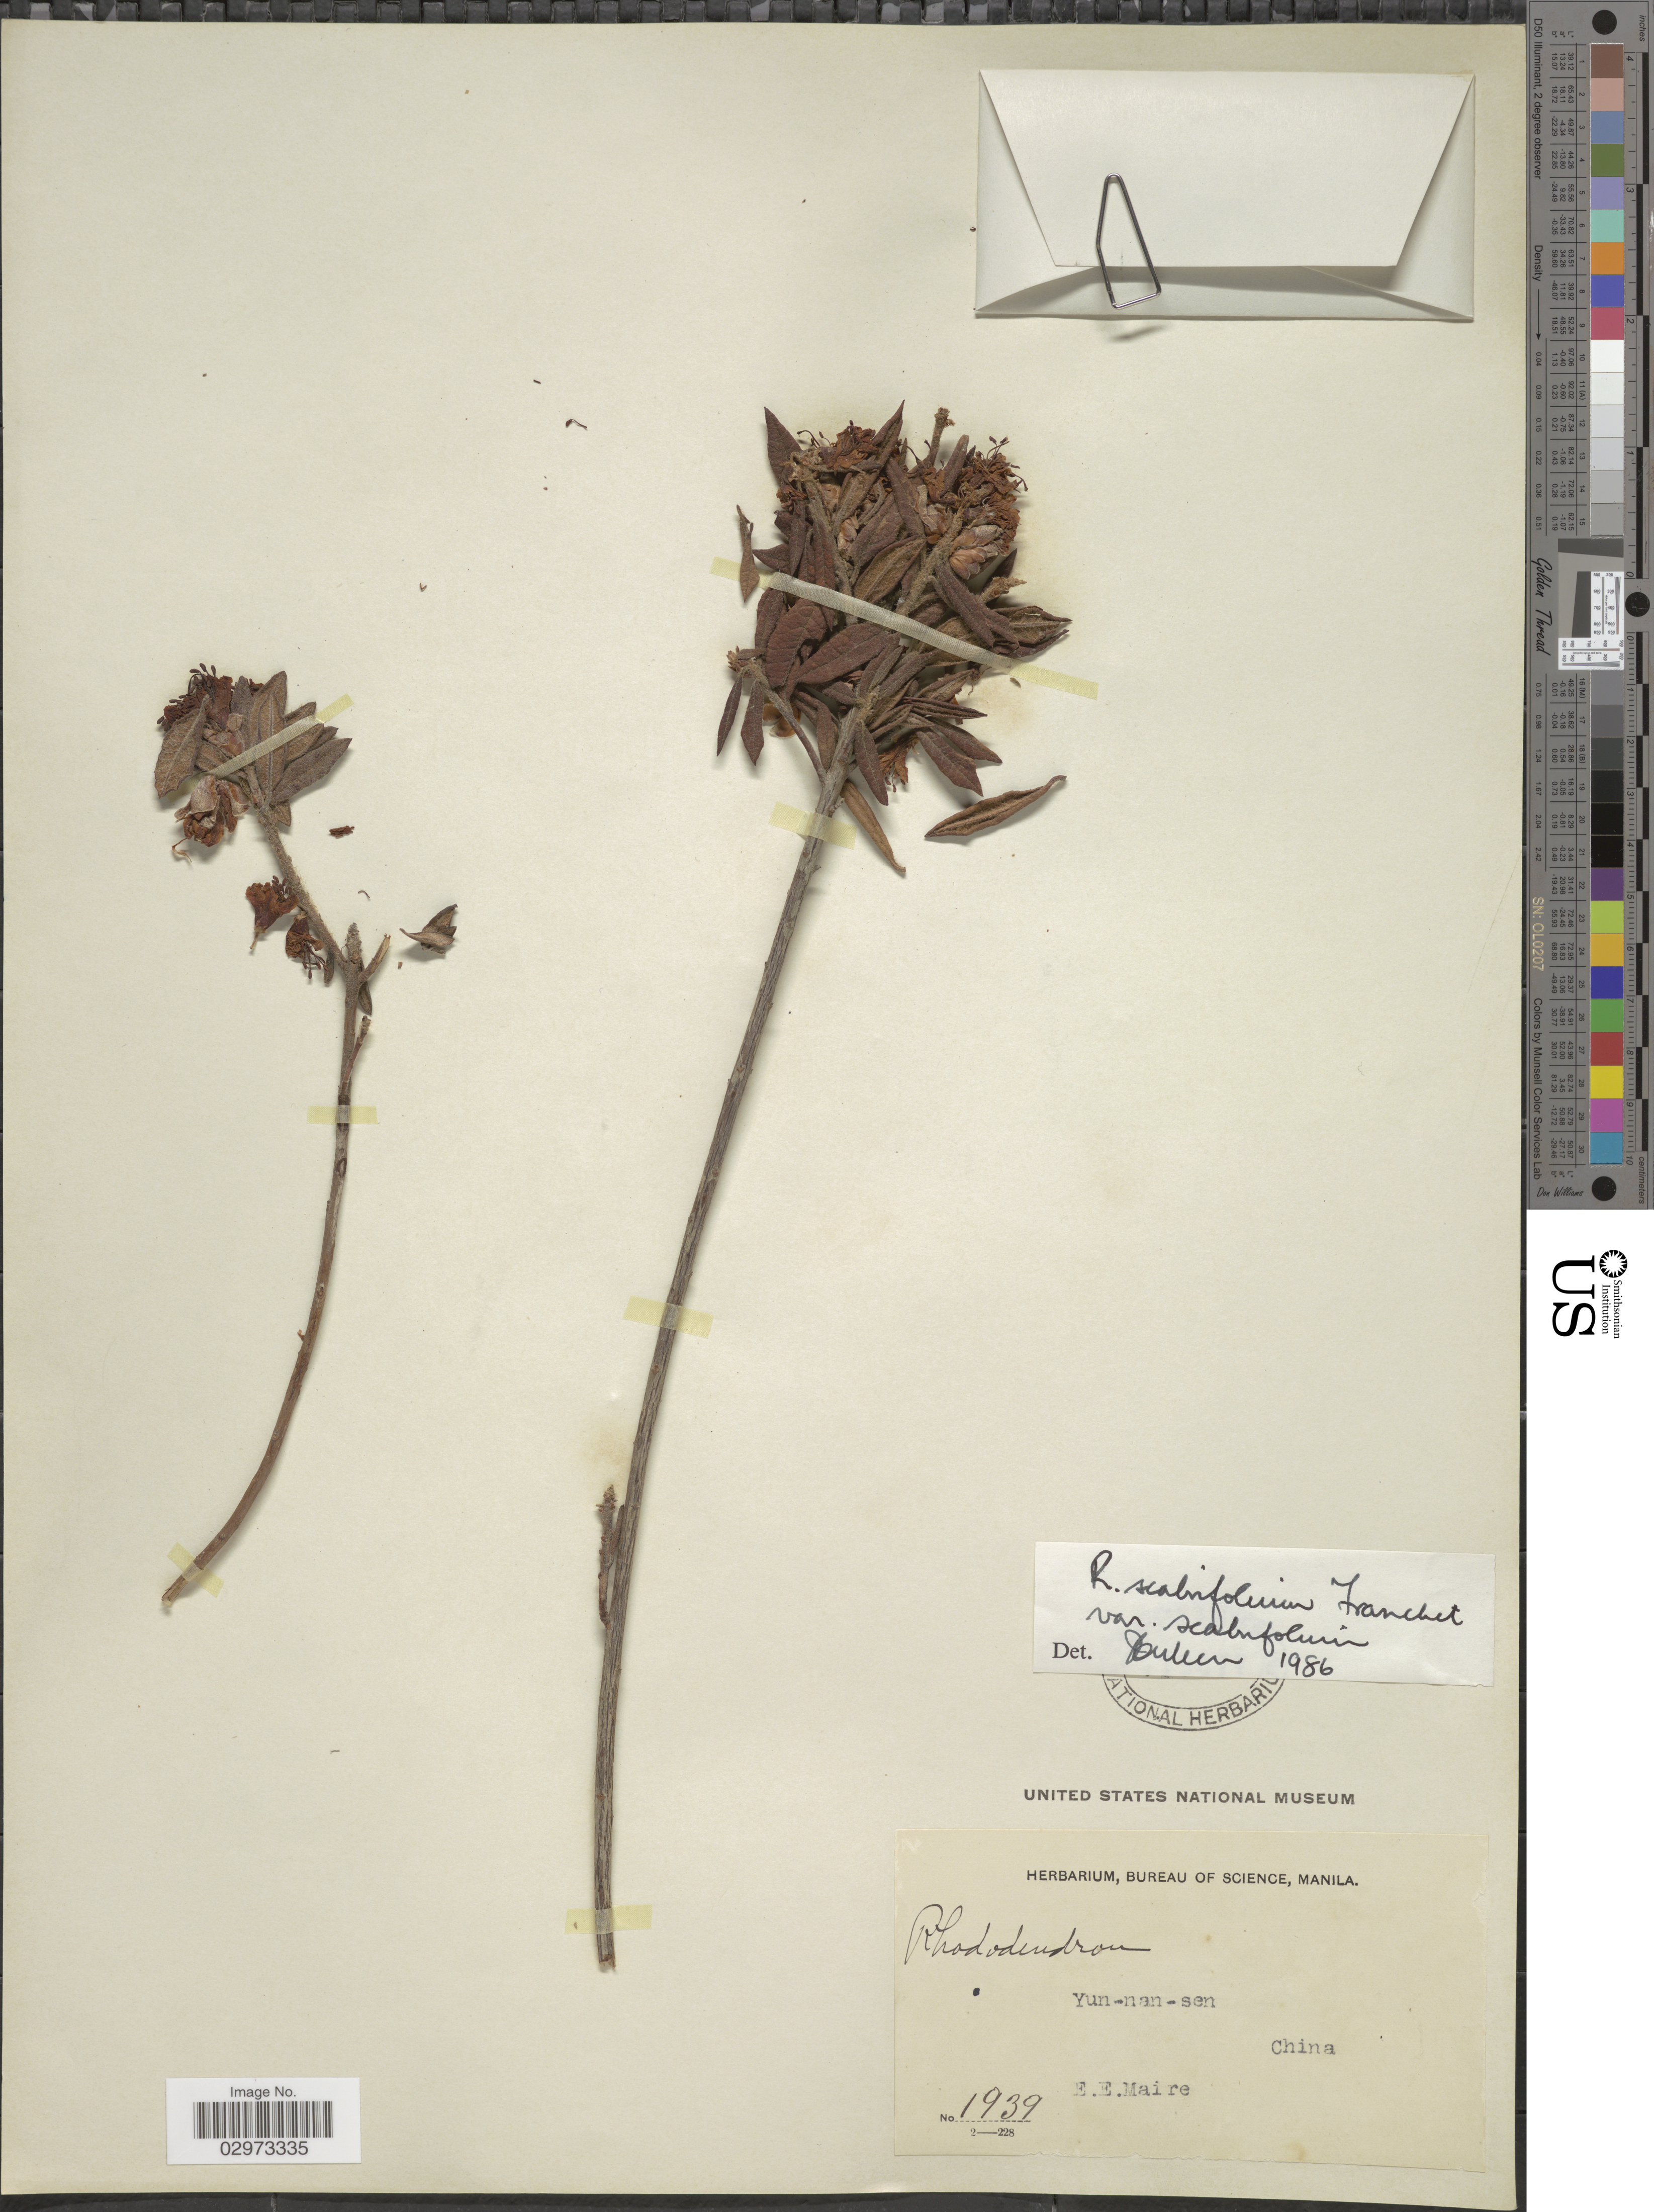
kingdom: Plantae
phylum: Tracheophyta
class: Magnoliopsida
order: Ericales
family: Ericaceae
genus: Rhododendron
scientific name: Rhododendron scabrifolium var. scabrifolium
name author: Franch.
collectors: E. E. Maire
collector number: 1939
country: China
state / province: Yunnan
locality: Yun-nan-sen.